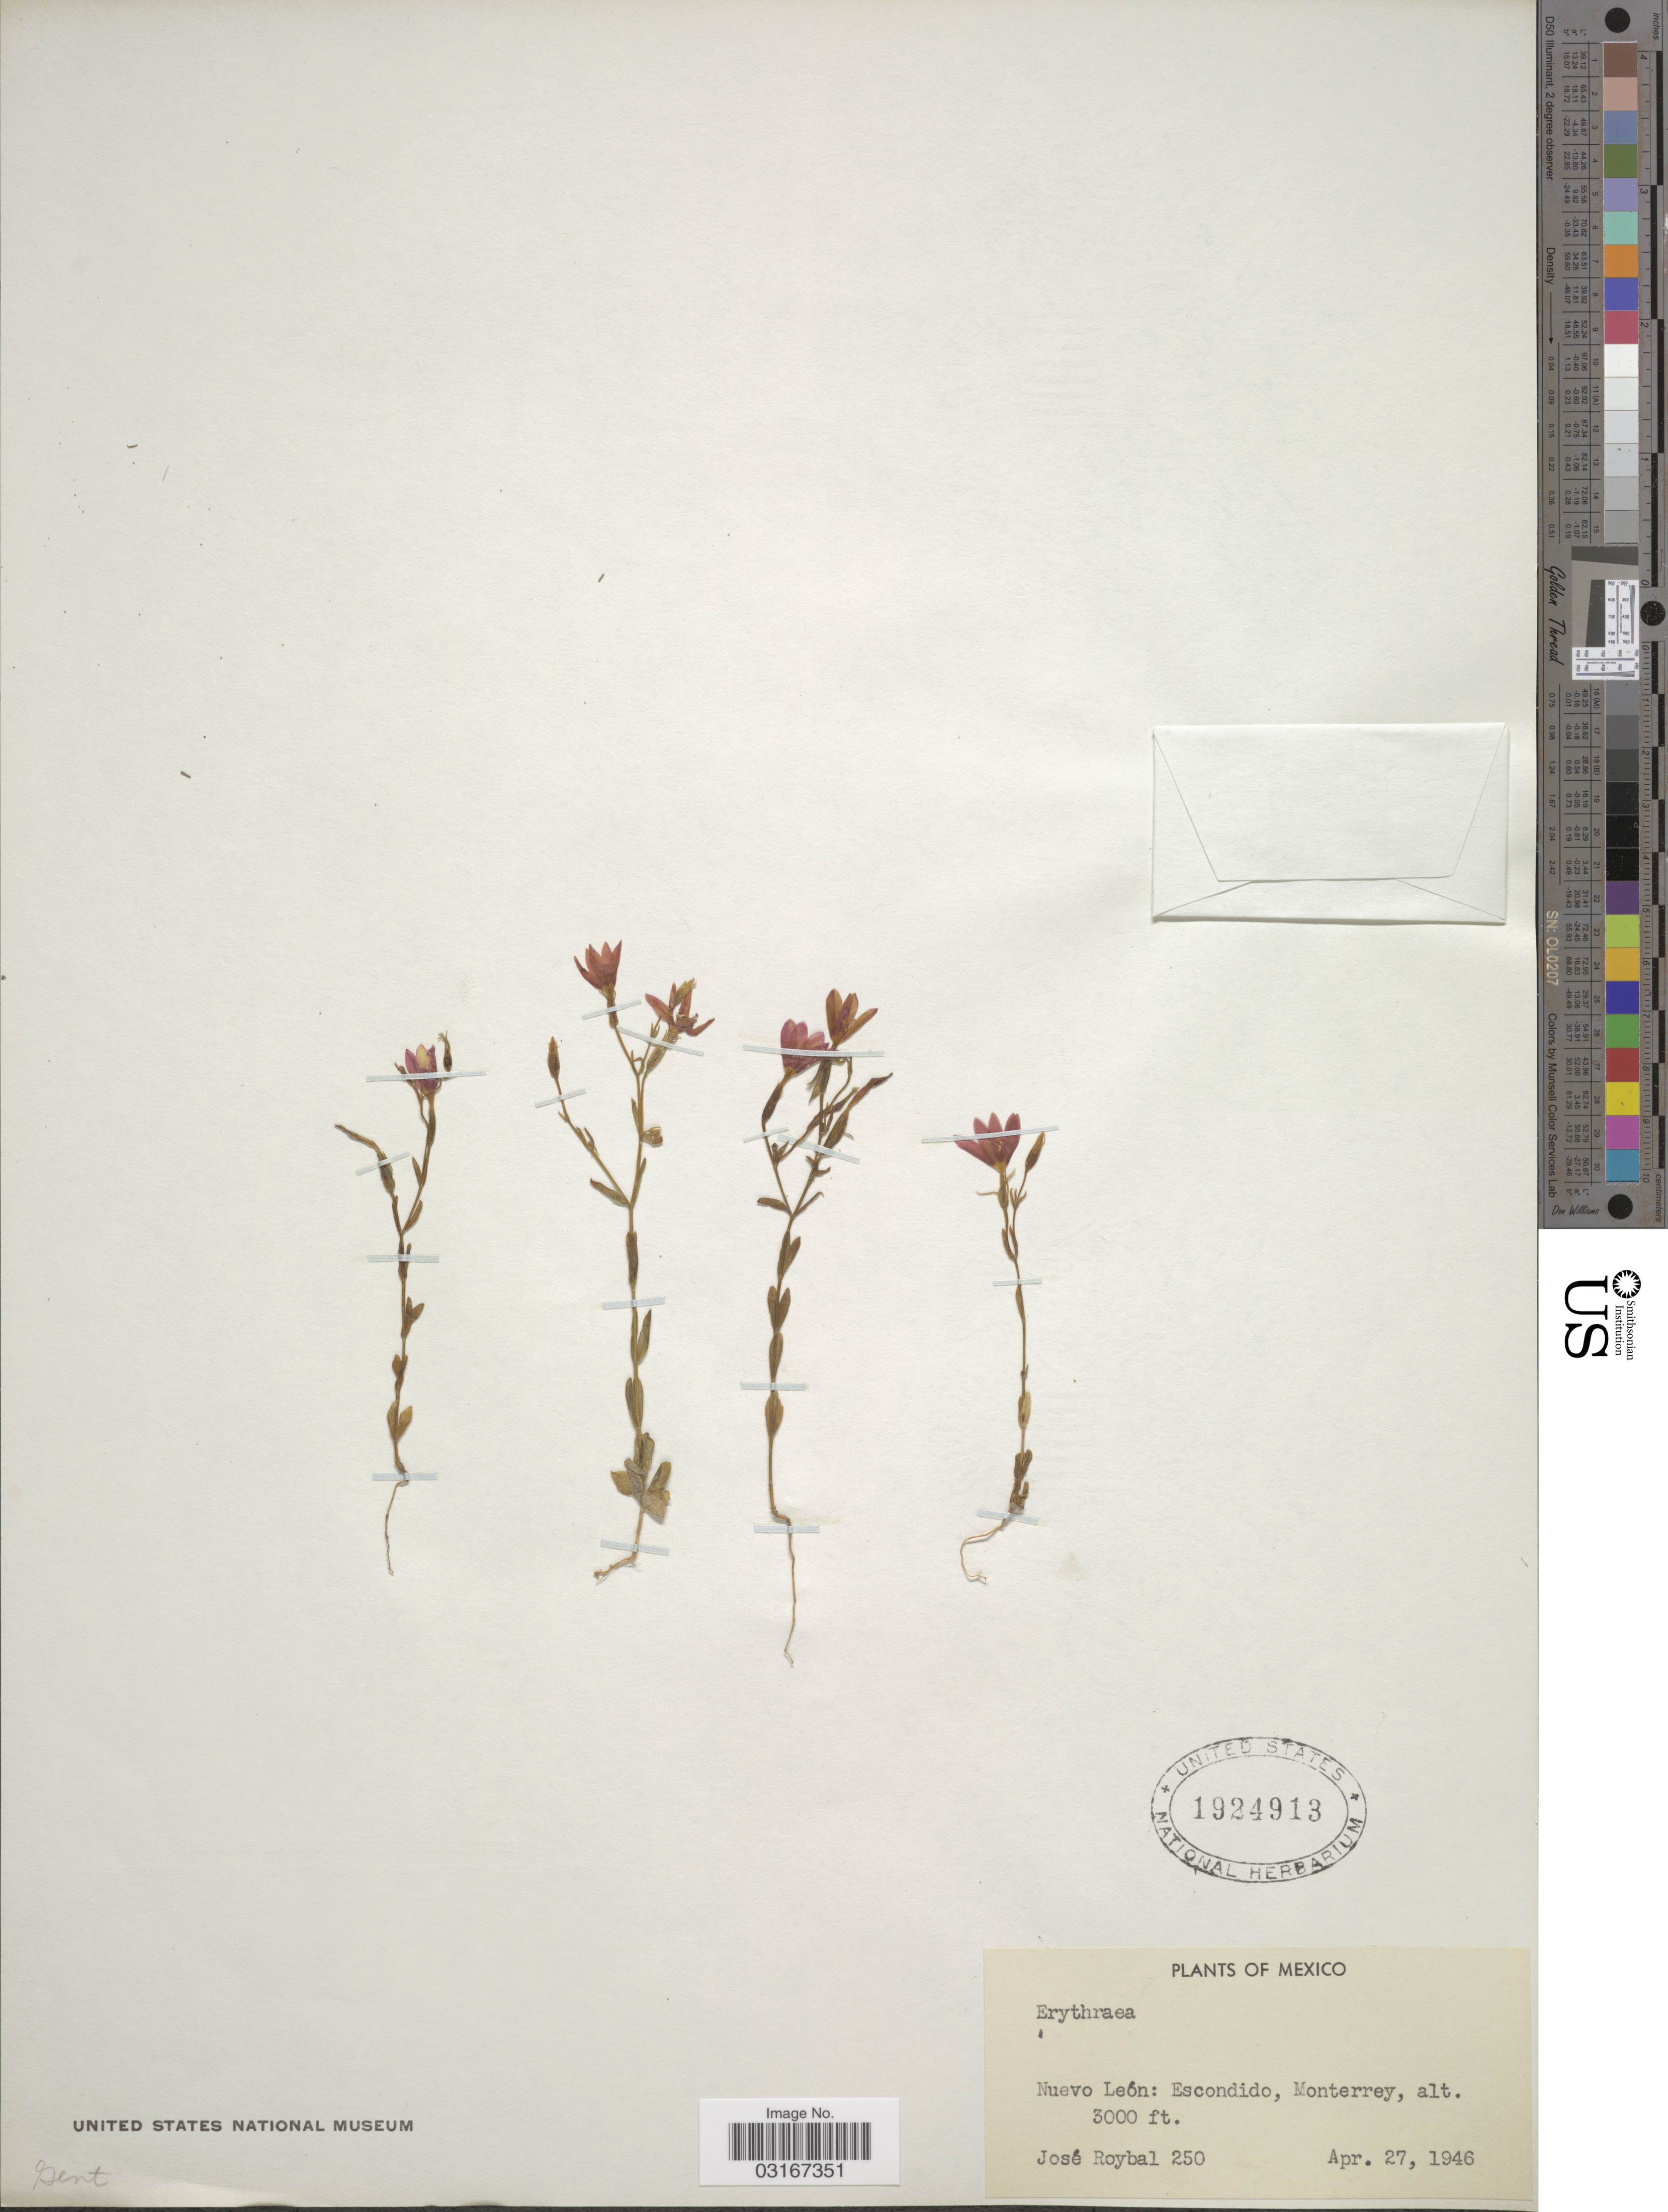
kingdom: Plantae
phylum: Tracheophyta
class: Magnoliopsida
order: Gentianales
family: Gentianaceae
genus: Centaurium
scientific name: Centaurium sp.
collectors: J. Roybal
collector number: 250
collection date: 1946-04-27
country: Mexico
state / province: Nuevo León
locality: Escondido, Monterrey.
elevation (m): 914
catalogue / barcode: US 1924913